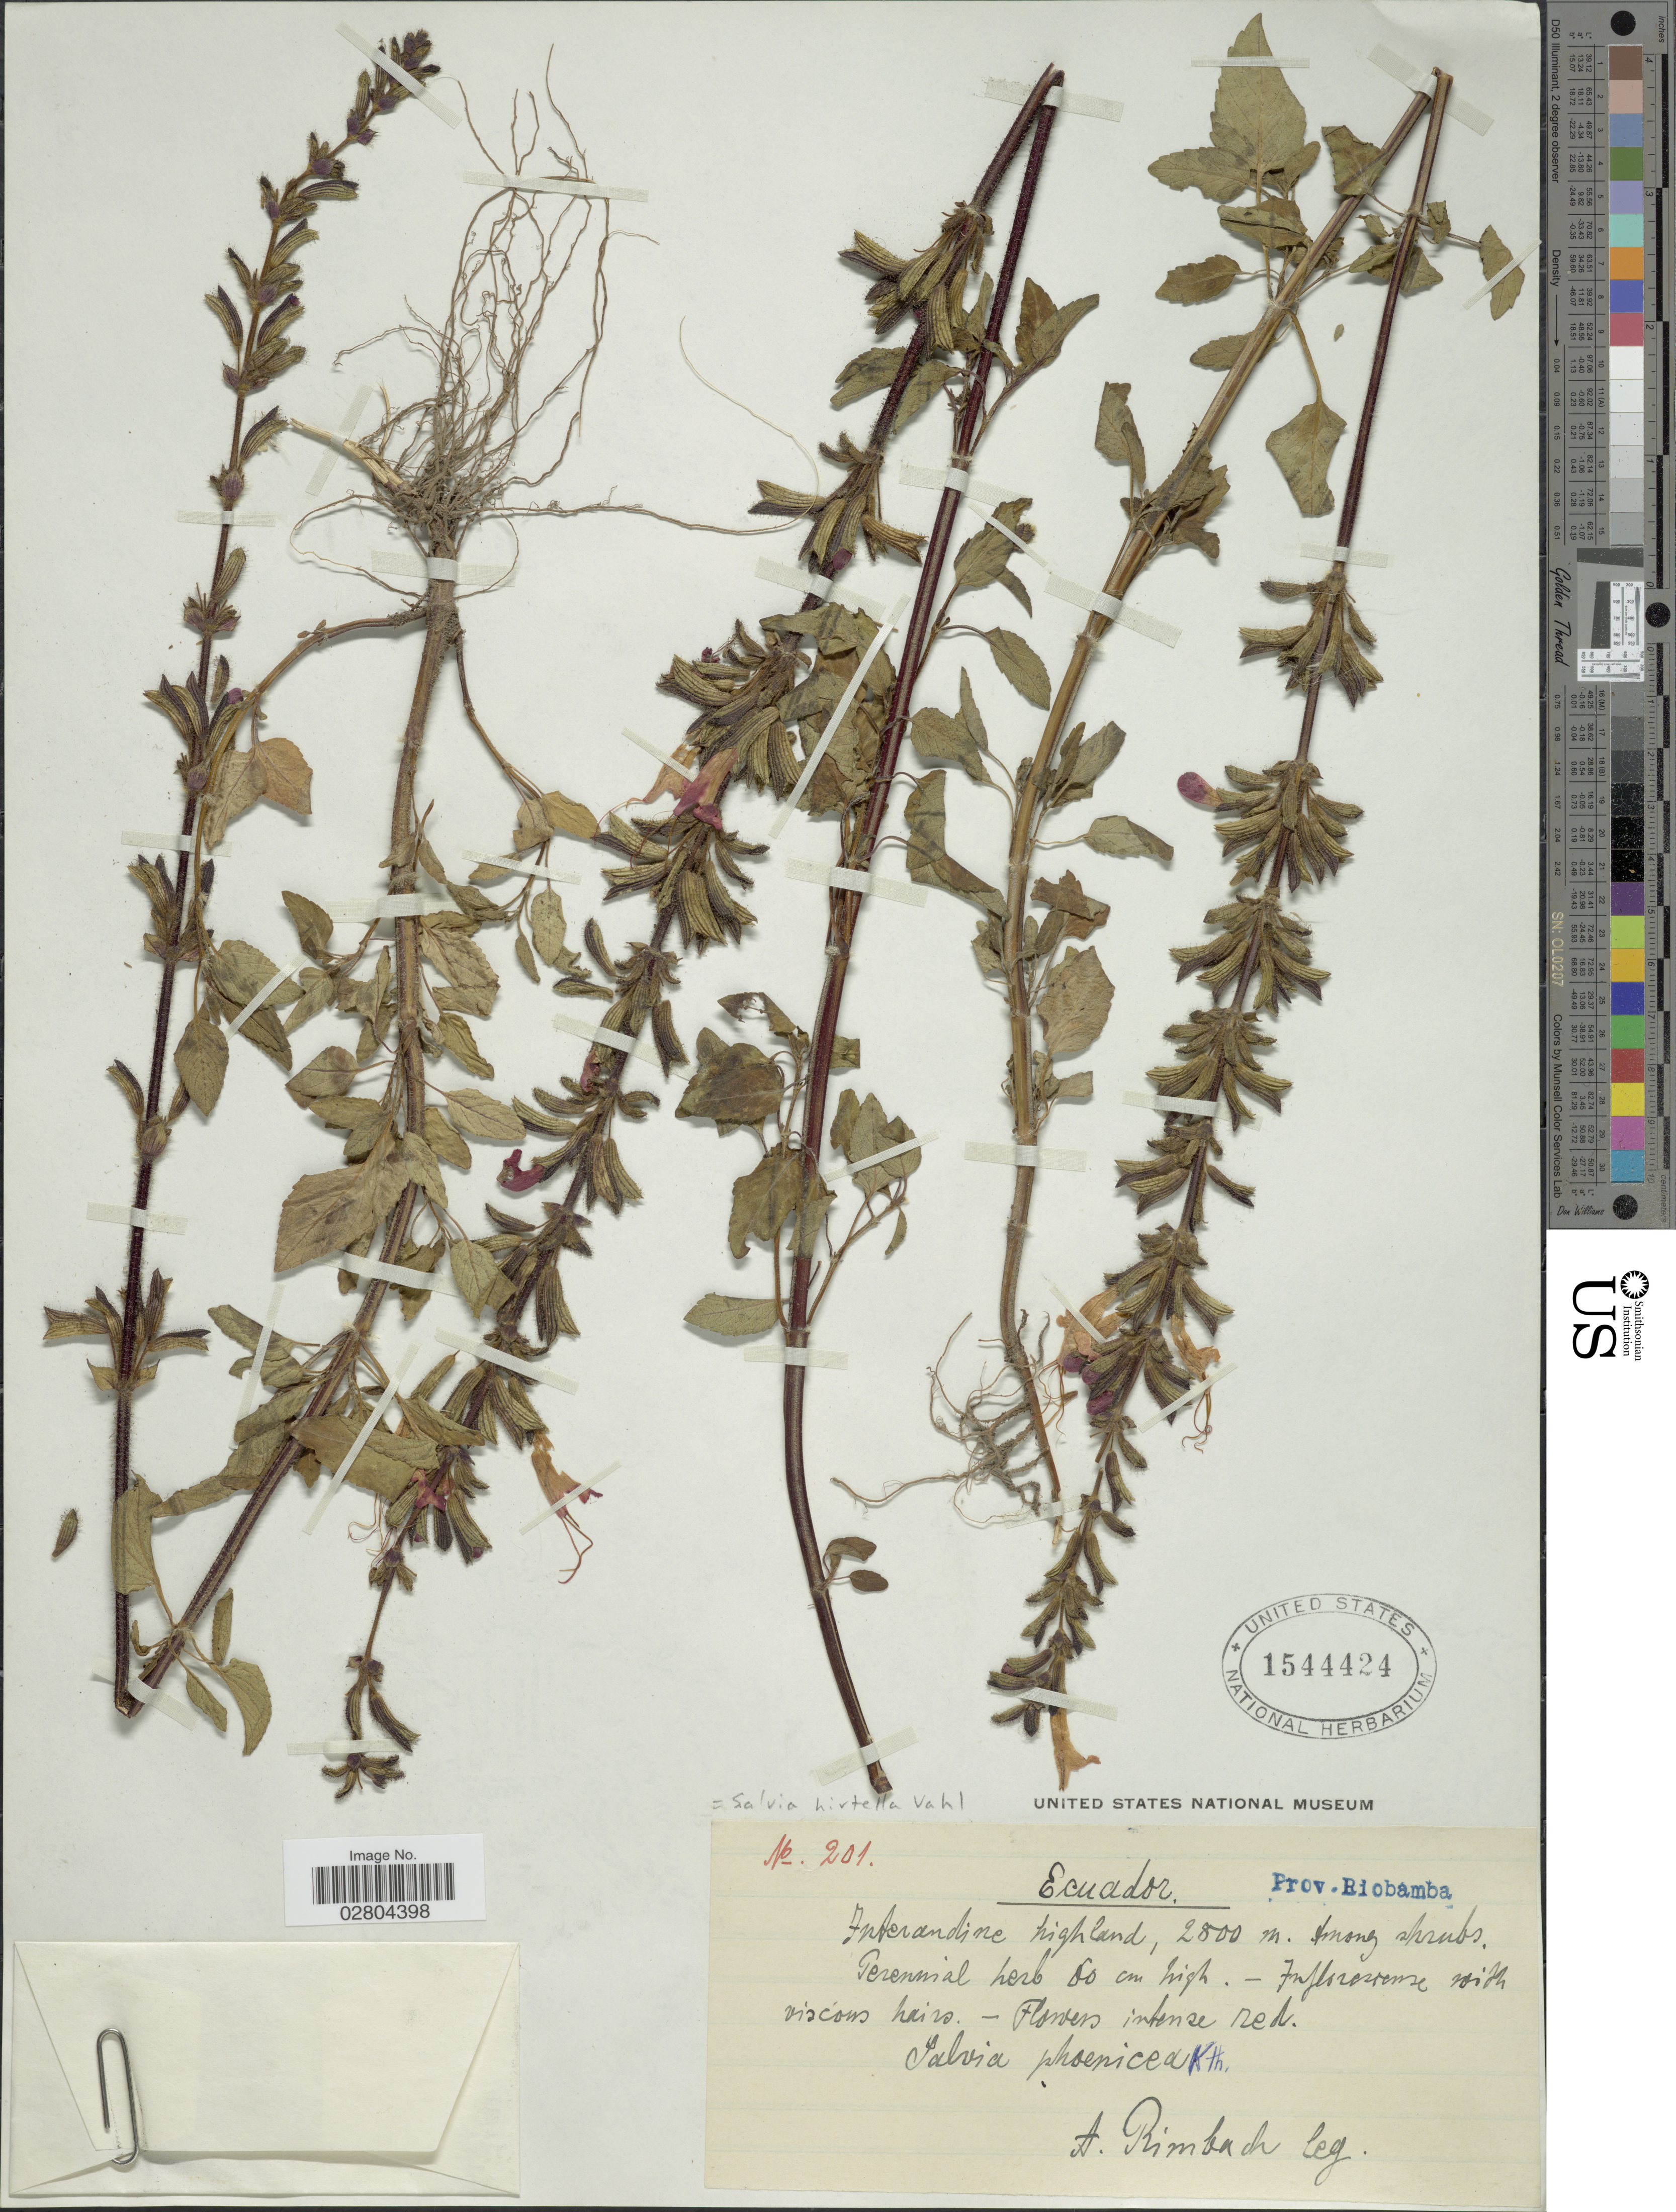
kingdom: Plantae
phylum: Tracheophyta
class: Magnoliopsida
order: Lamiales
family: Lamiaceae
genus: Salvia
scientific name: Salvia hirtella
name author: Vahl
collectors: A. Rimbach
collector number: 201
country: Ecuador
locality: Prov. Riobamba. Interandine highland.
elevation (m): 2800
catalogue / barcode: US 1544424